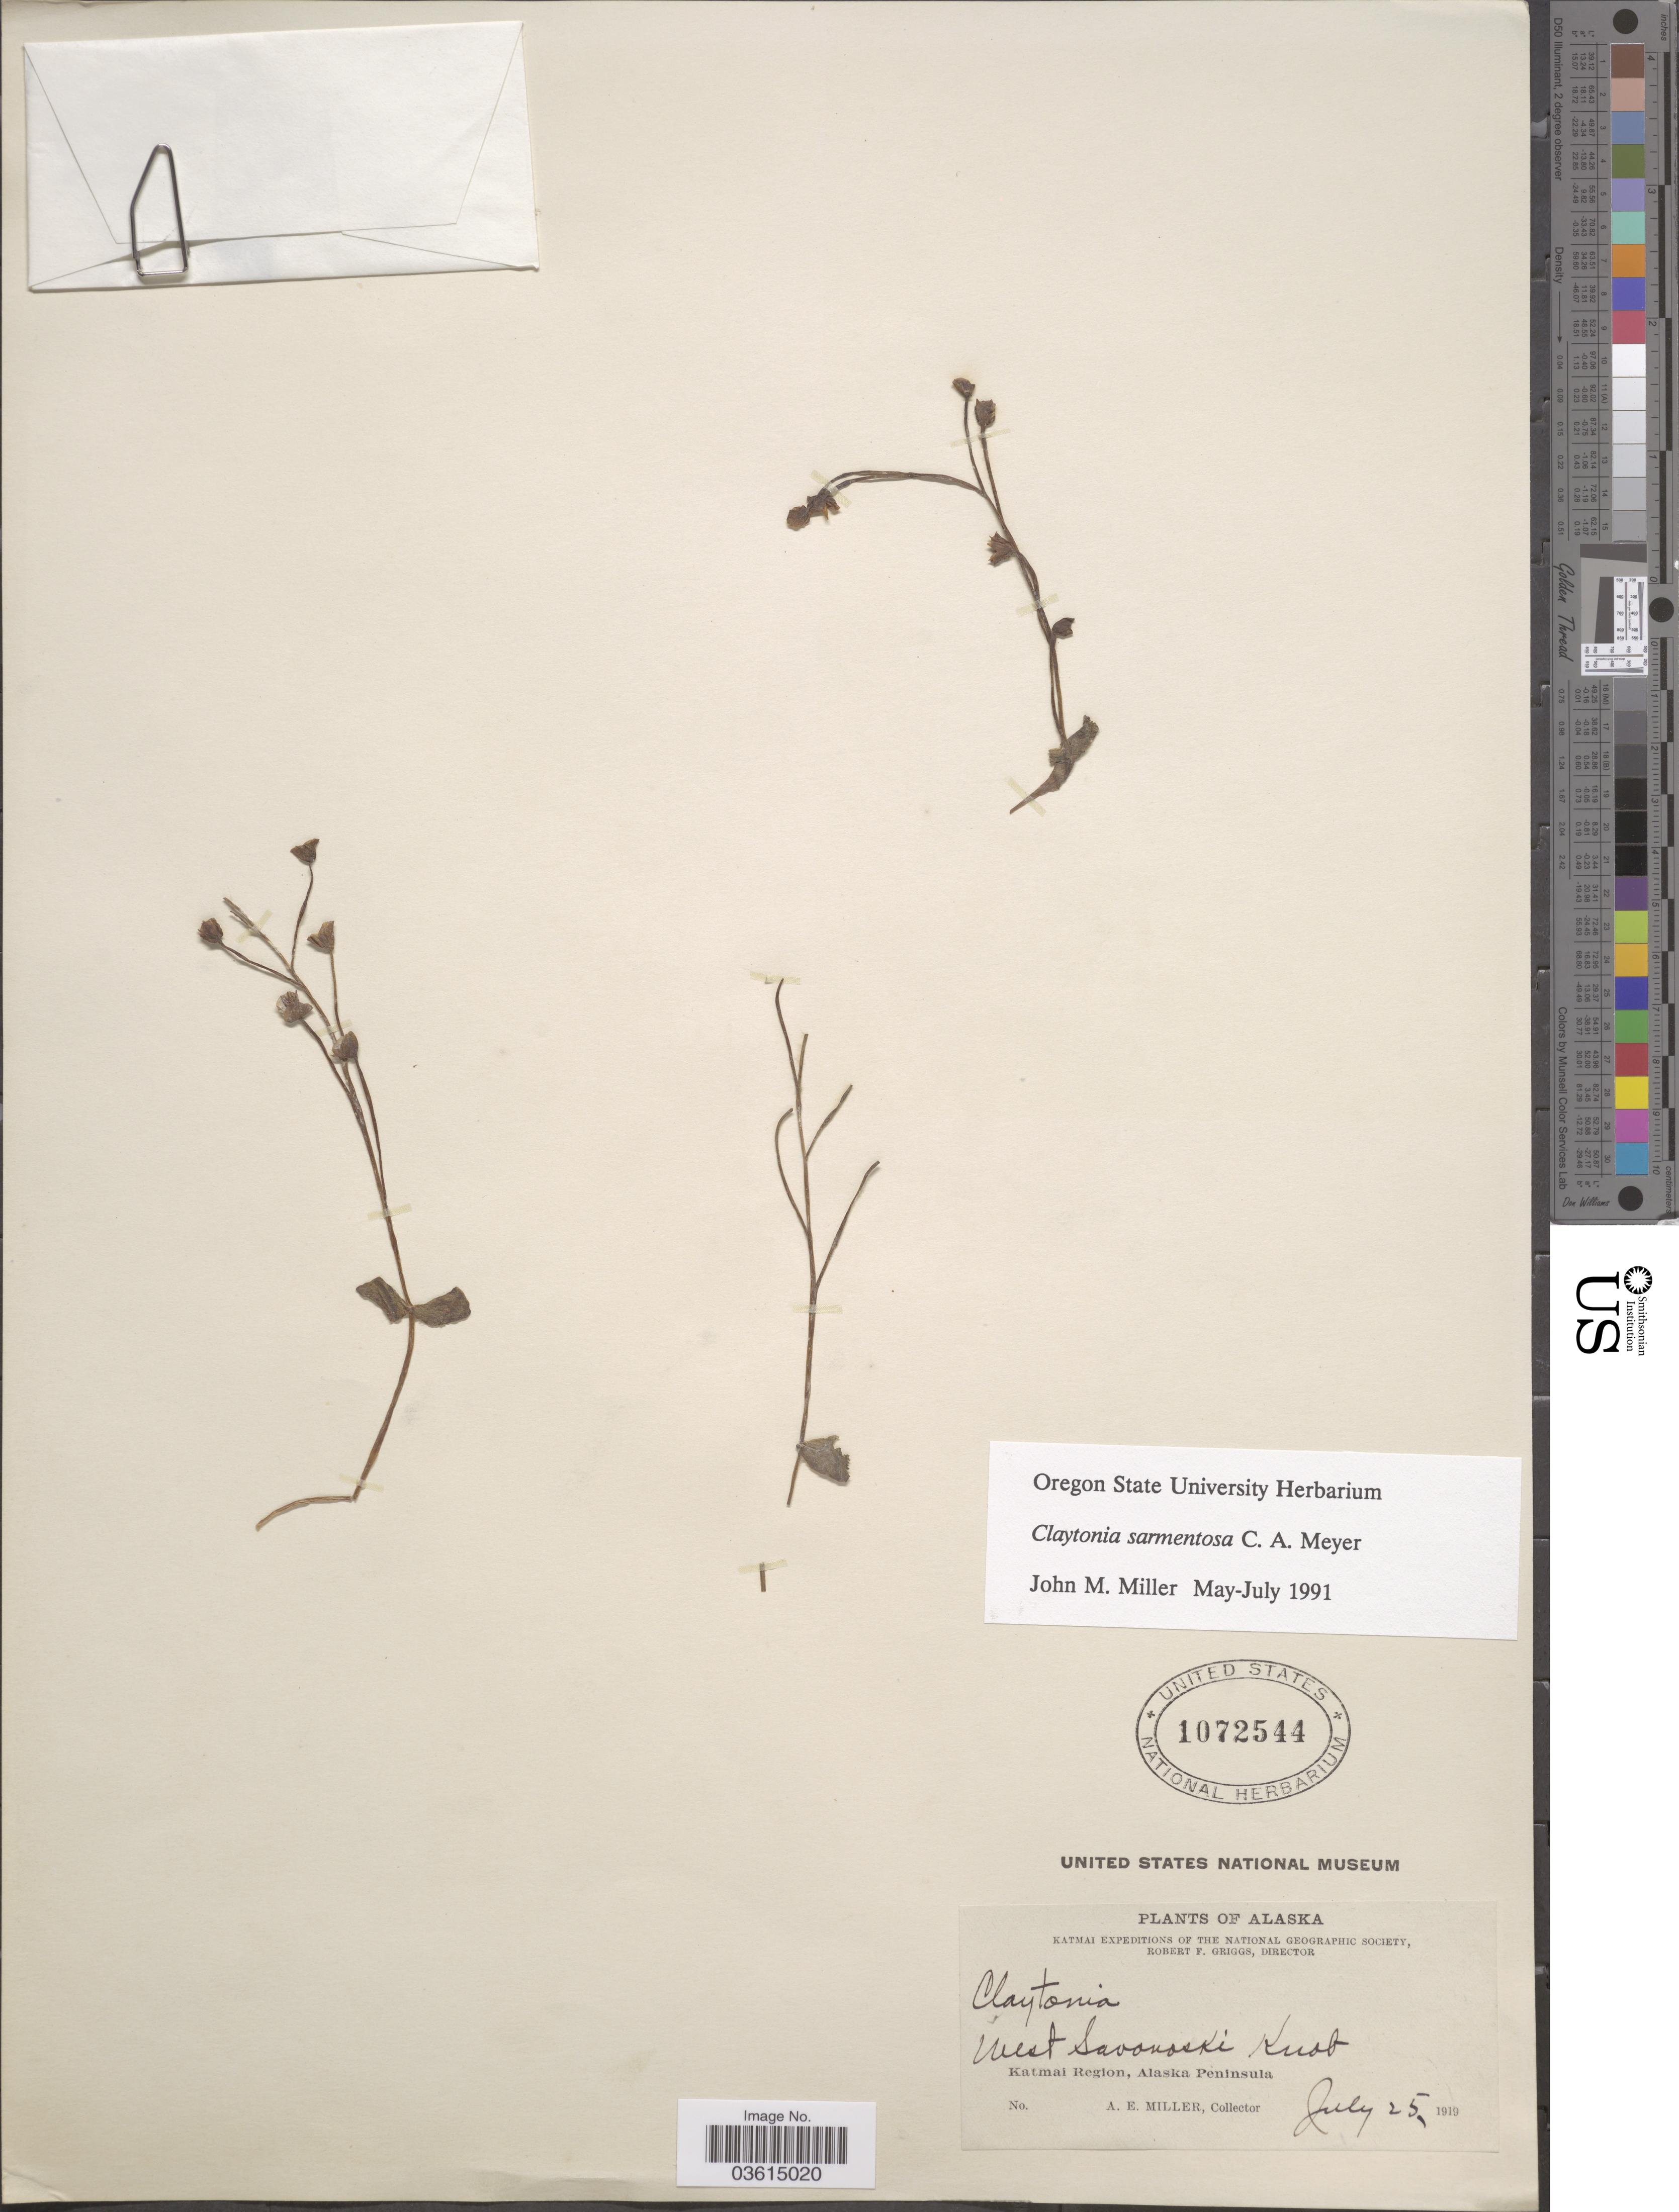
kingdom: Plantae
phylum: Tracheophyta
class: Magnoliopsida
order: Caryophyllales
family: Montiaceae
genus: Claytonia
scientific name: Claytonia sarmentosa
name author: C.A. Mey.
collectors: A. E. Miller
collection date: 1919-07-25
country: United States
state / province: Alaska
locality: Katmai. West Savonoski Knob. Katmai Region, Alaska Peninsula.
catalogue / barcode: US 1072544